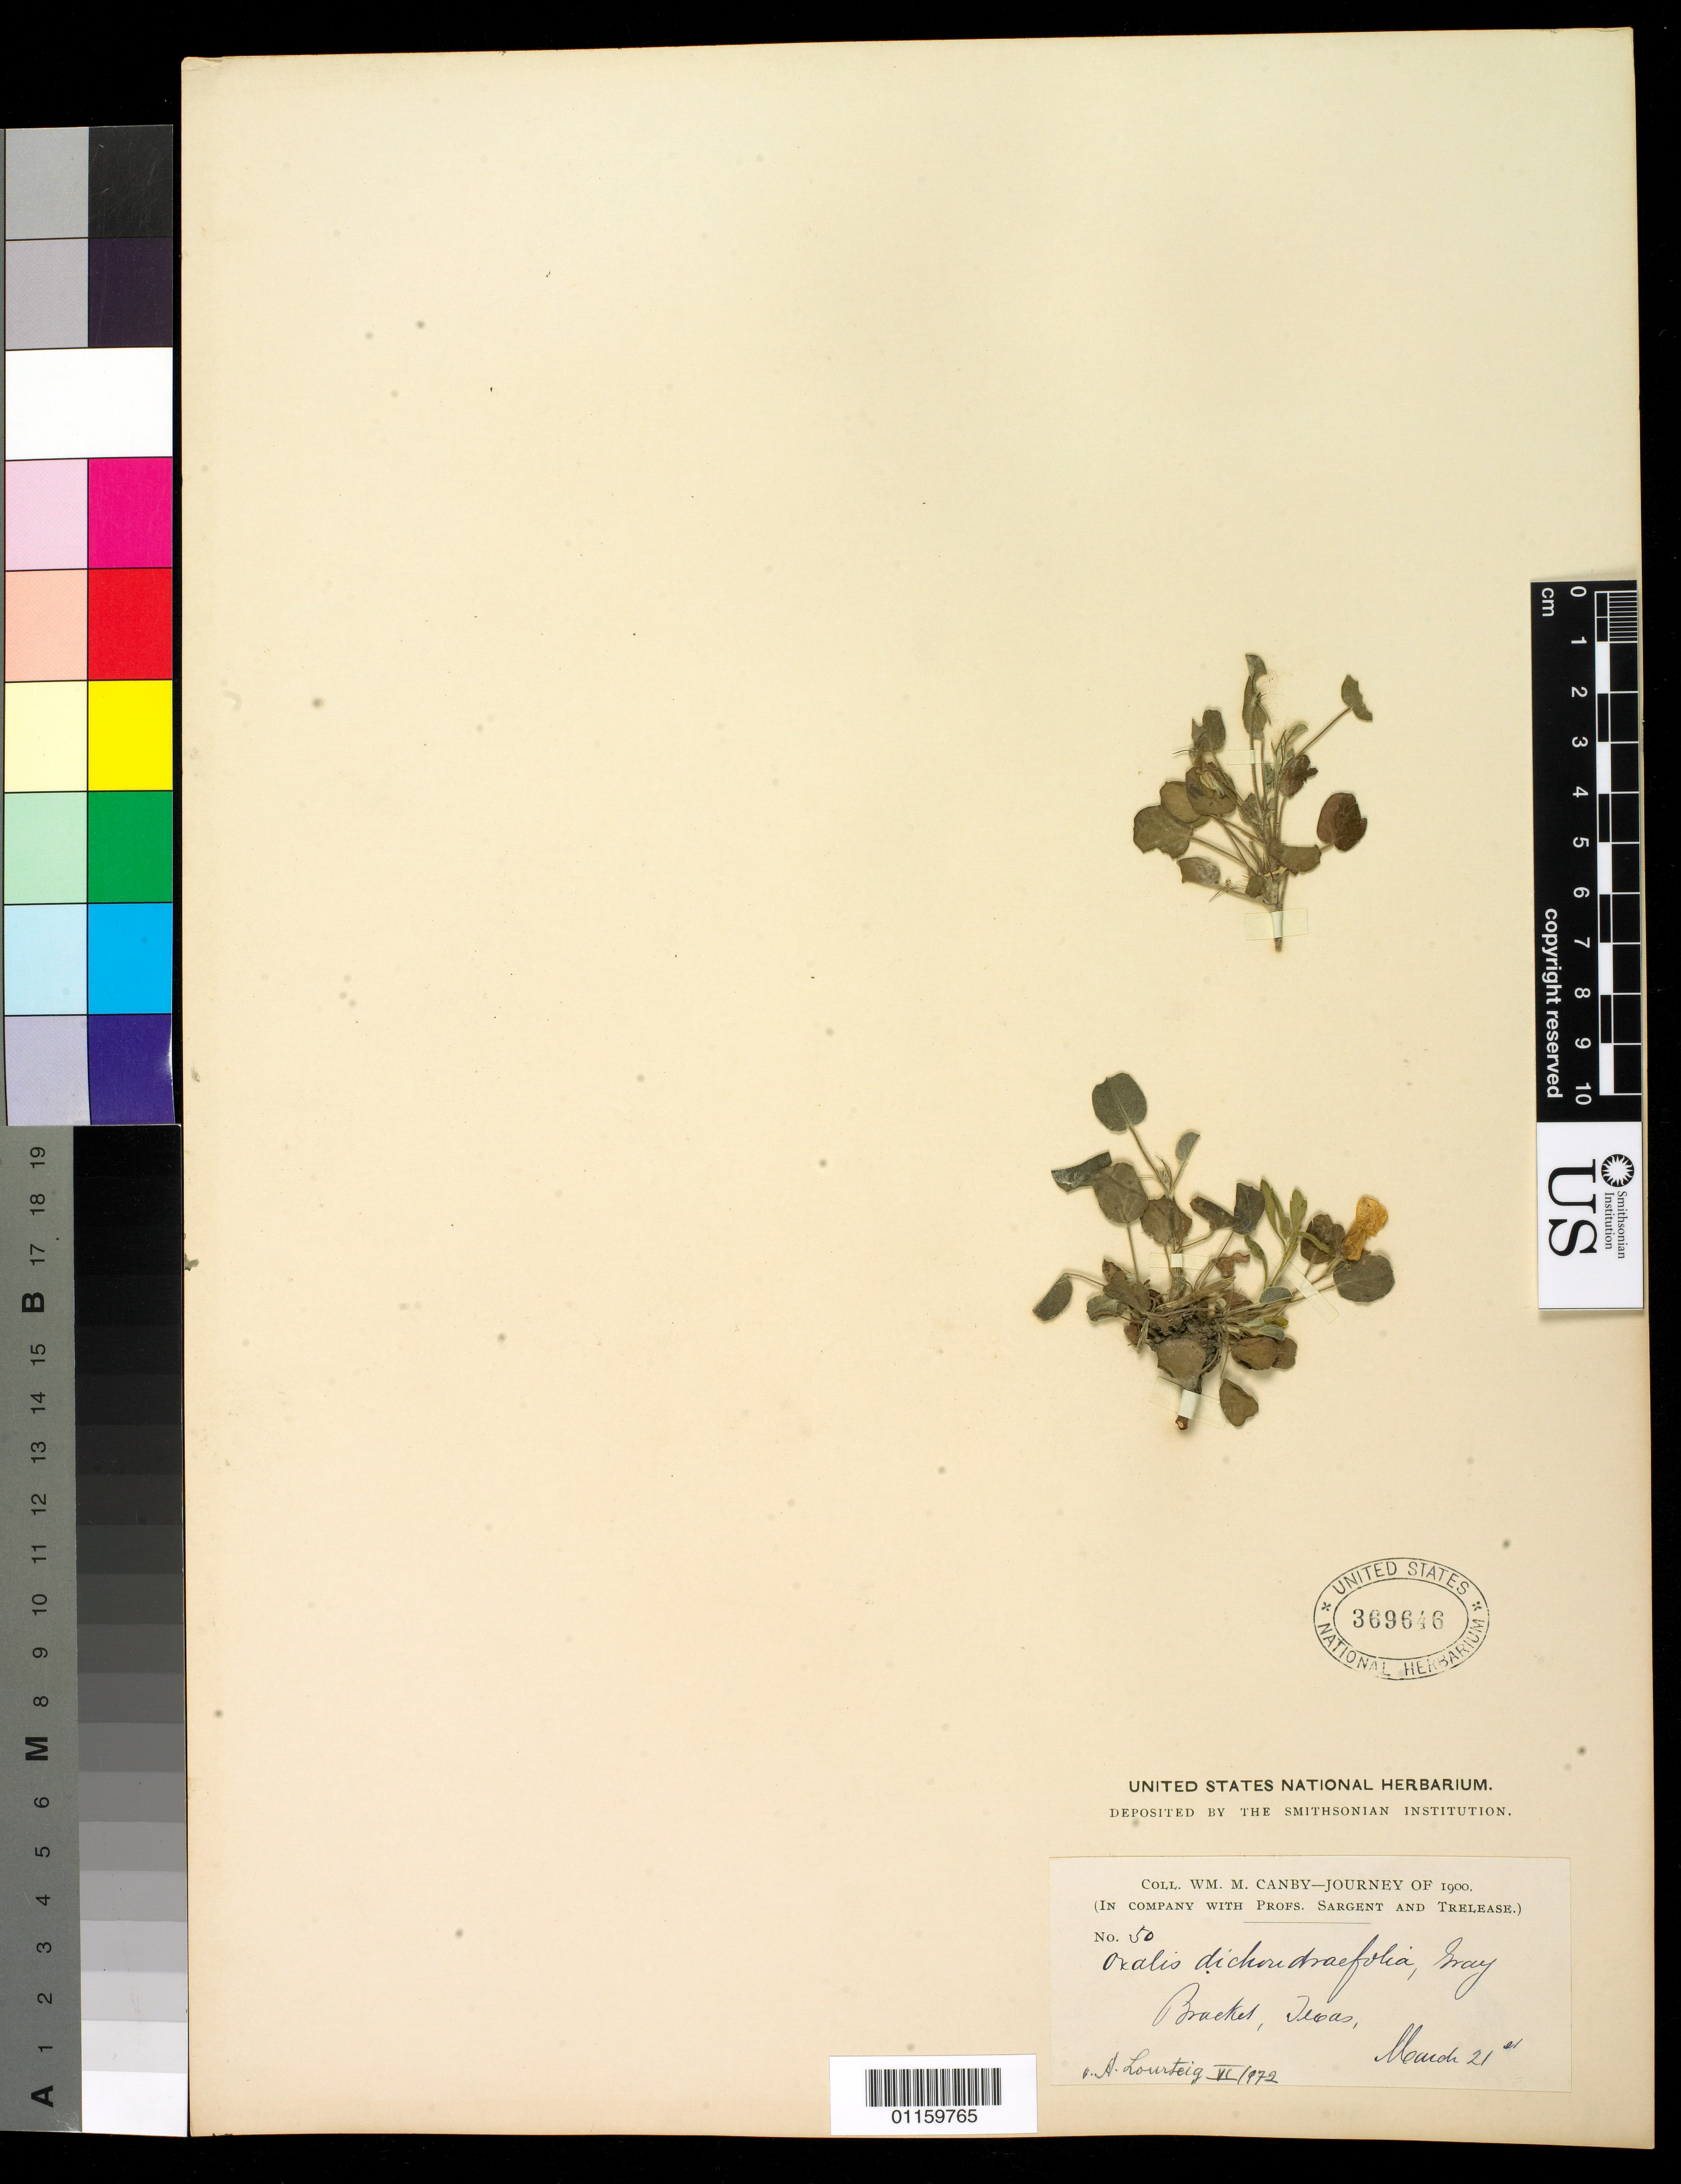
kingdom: Plantae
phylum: Tracheophyta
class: Magnoliopsida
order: Oxalidales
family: Oxalidaceae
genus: Oxalis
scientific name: Oxalis dichondraefolia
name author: A. Gray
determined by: Lourteig, A.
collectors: W. M. Canby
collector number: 50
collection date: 1900-03-21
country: United States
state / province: Texas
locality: Bracket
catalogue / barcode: US 369646